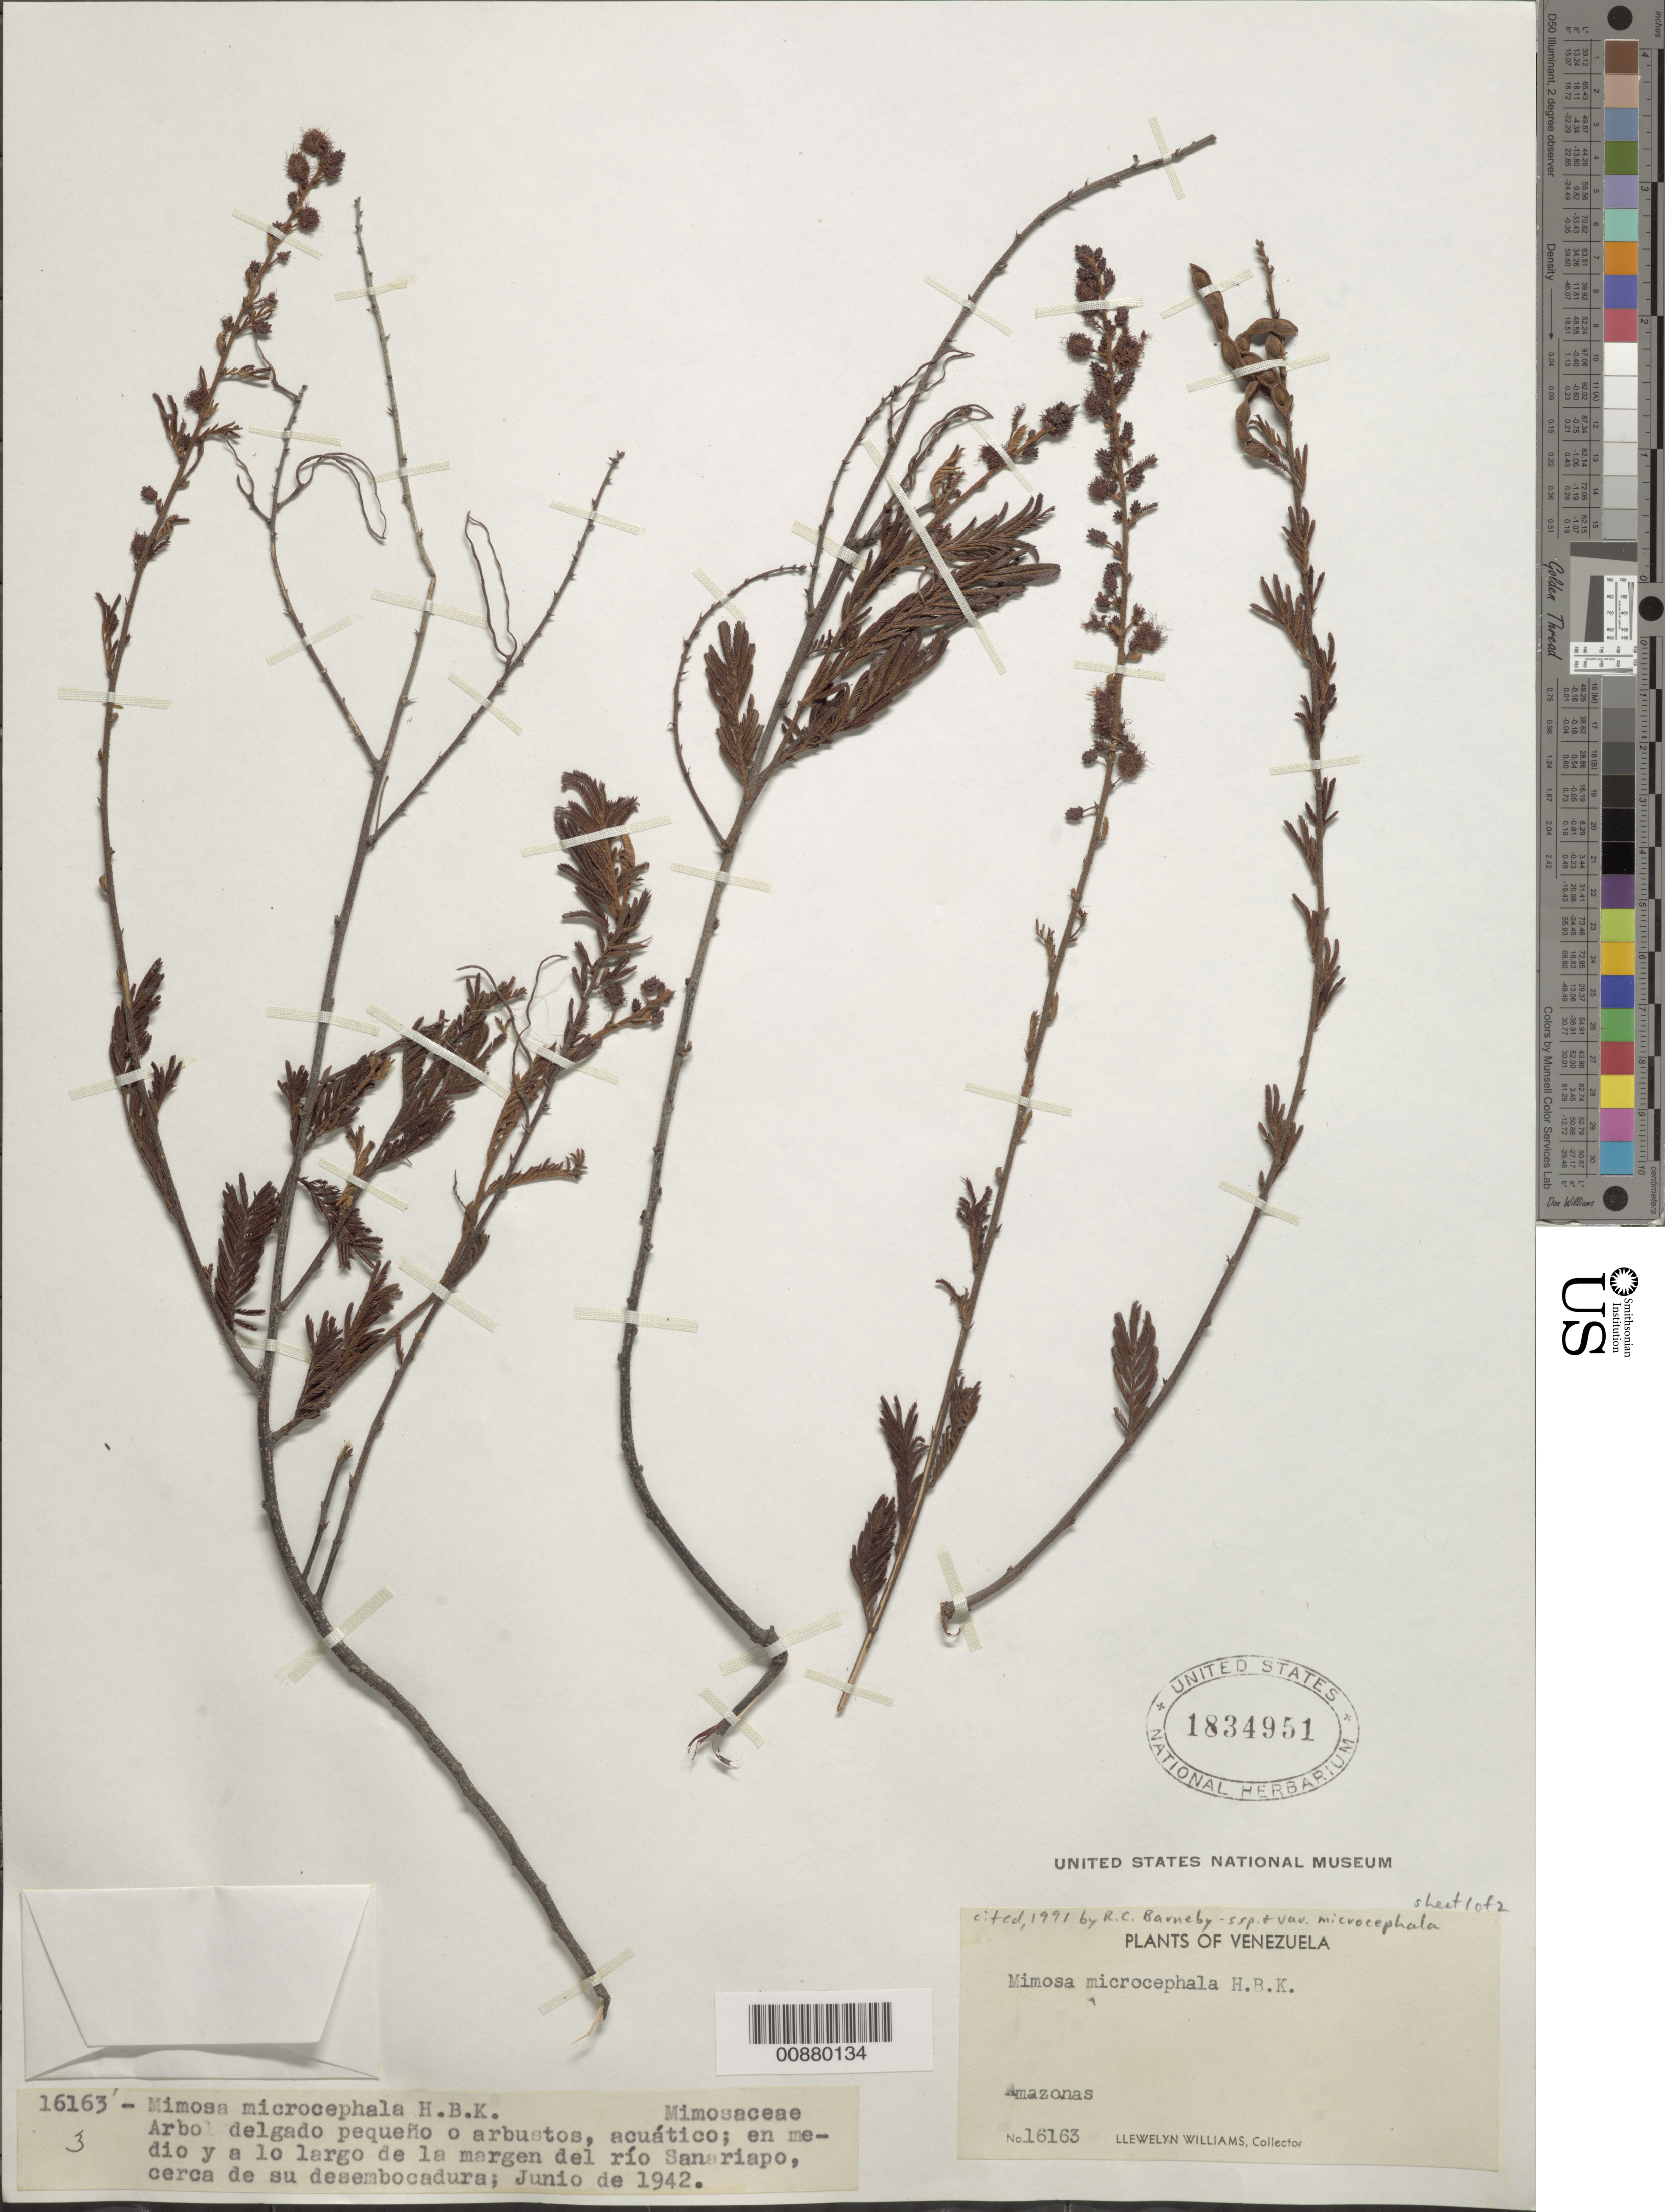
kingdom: Plantae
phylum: Tracheophyta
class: Magnoliopsida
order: Fabales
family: Fabaceae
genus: Mimosa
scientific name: Mimosa microcephala var. microcephala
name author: Humb. & Bonpl. ex Willd.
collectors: Ll. Williams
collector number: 16163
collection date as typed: Jun-42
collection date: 1942-06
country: Venezuela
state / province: Amazonas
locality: Río Sanariapo, en medio y a lo largo de la margen del, cerca de su desembocadura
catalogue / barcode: US 1834951